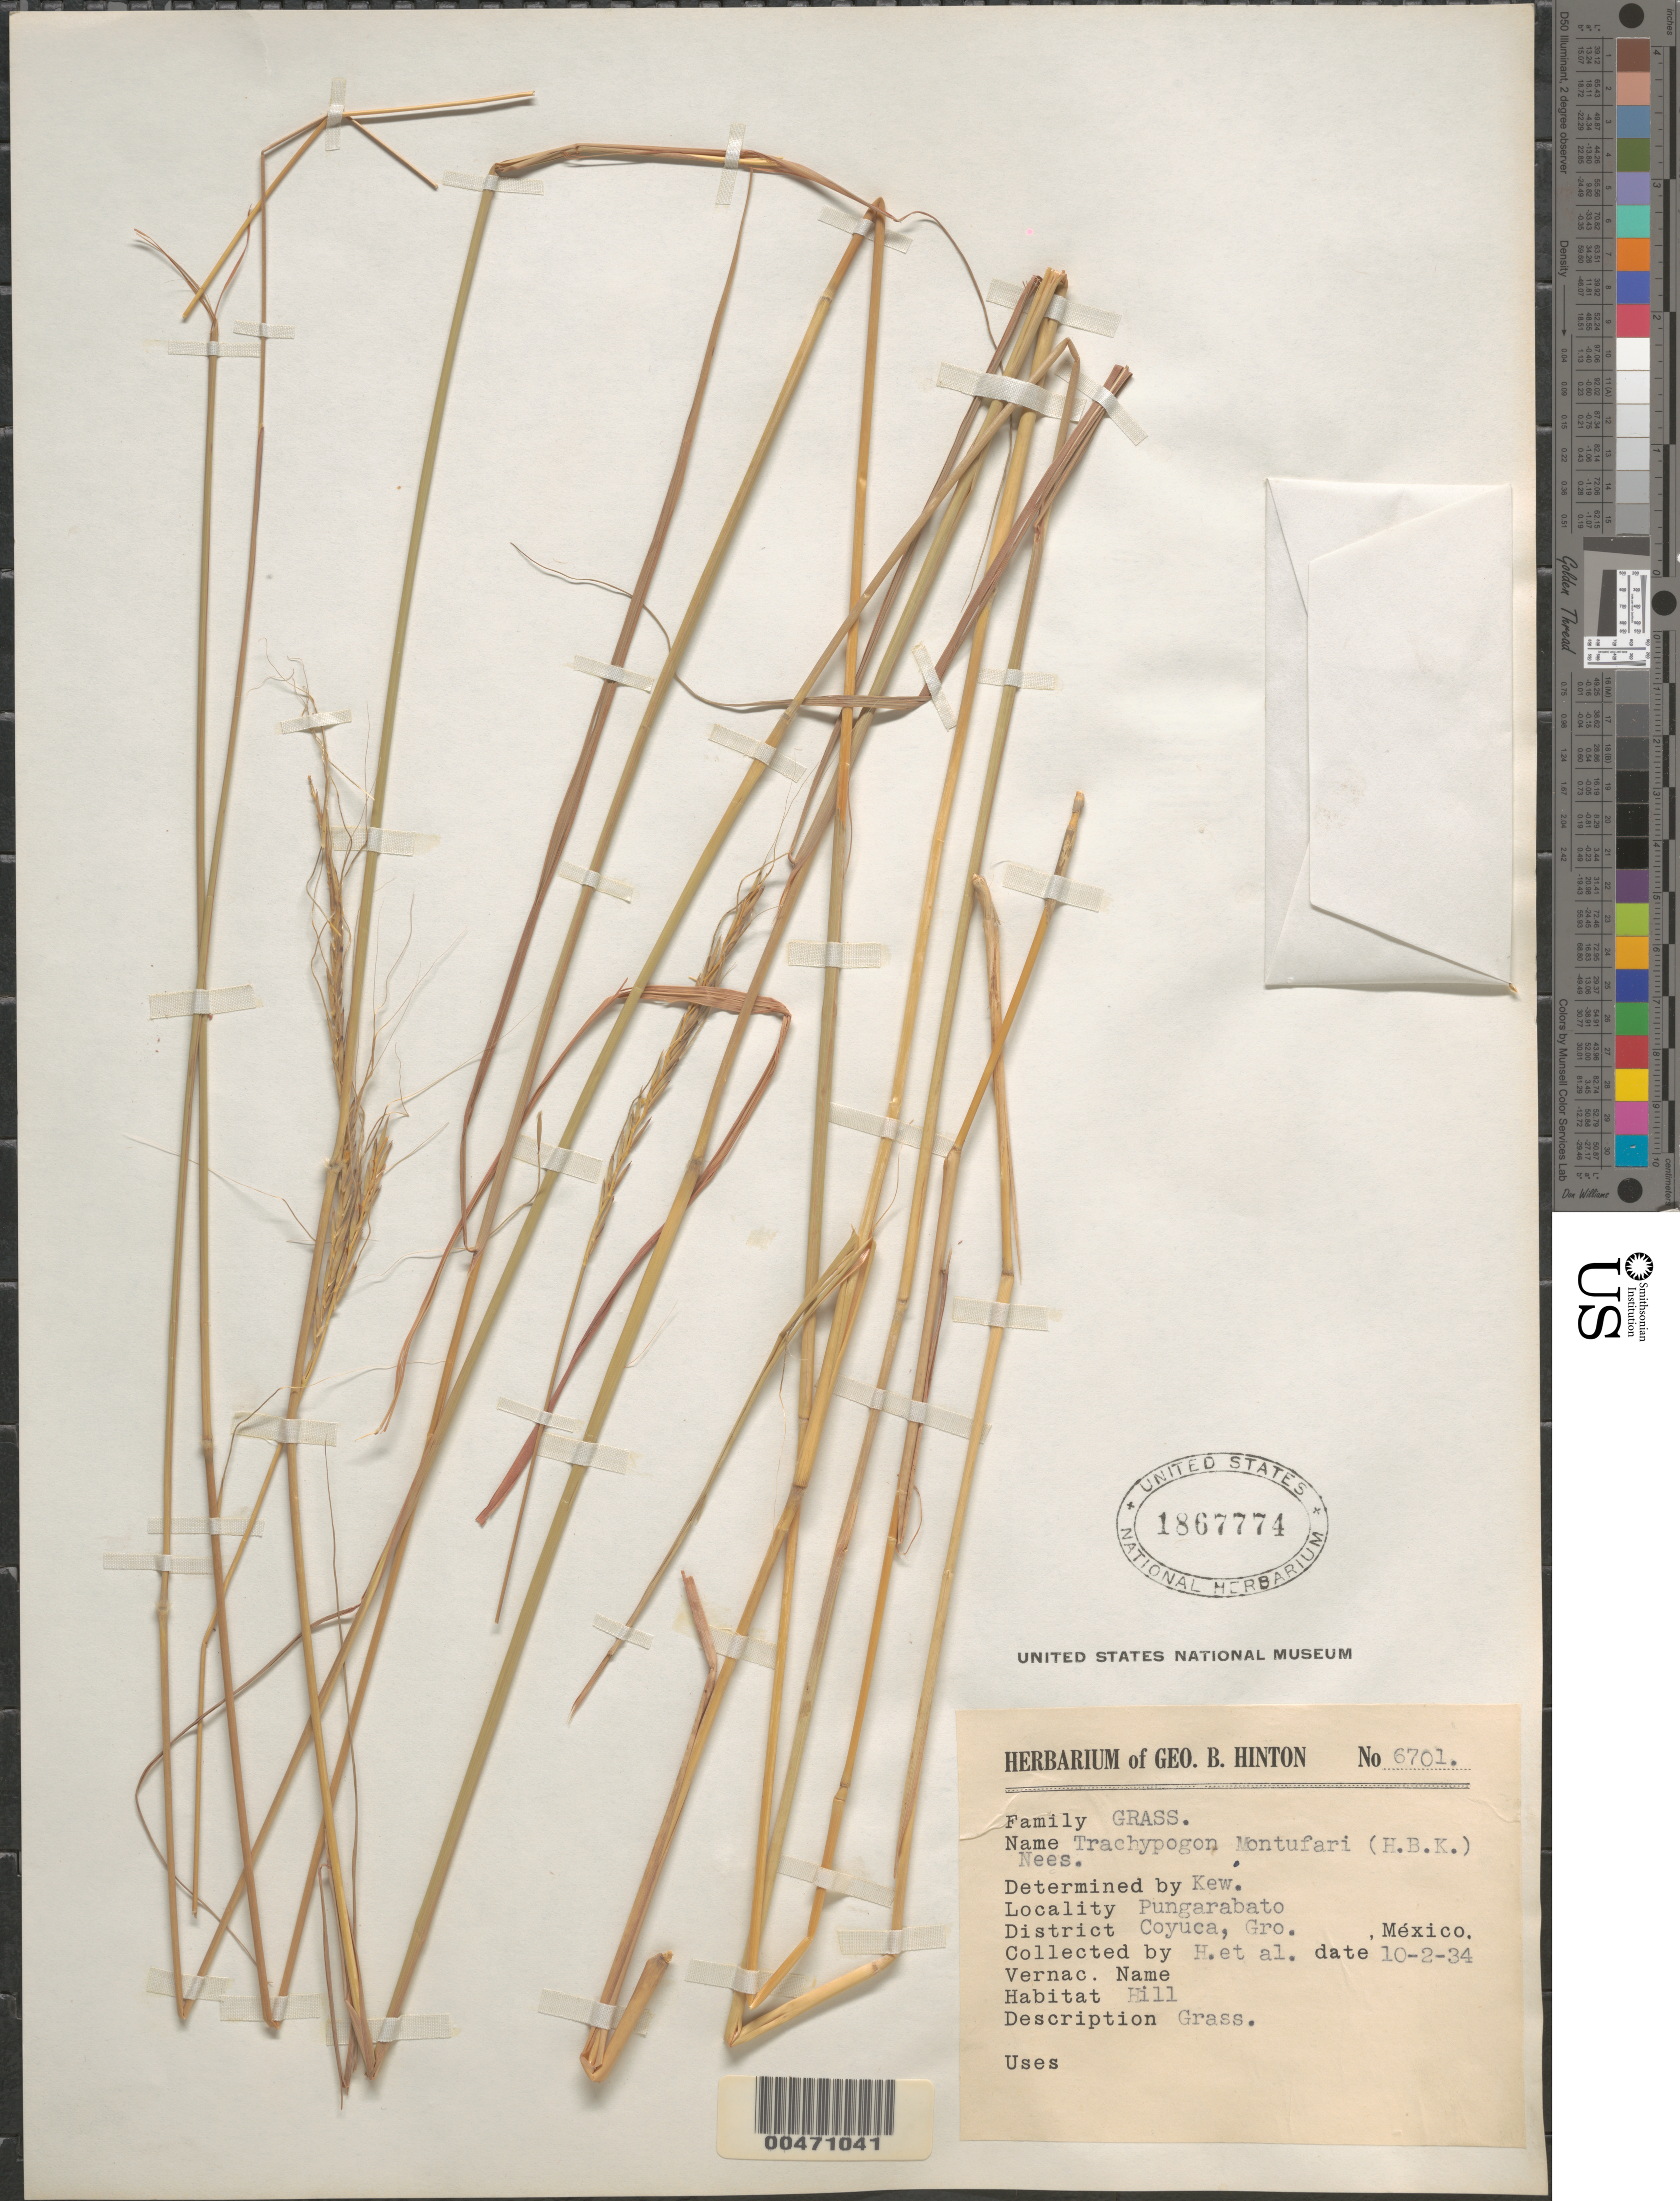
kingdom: Plantae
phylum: Tracheophyta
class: Liliopsida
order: Poales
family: Poaceae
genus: Trachypogon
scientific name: Trachypogon secundus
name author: (J. Presl) Scribn.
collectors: G. B. Hinton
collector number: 6701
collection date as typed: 10 Feb 1934 or 2 Oct 1934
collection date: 1934-02-10 or 1934-10-02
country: Mexico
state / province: Guerrero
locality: Pungarabato, Dist of Coyuca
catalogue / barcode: US 1867774